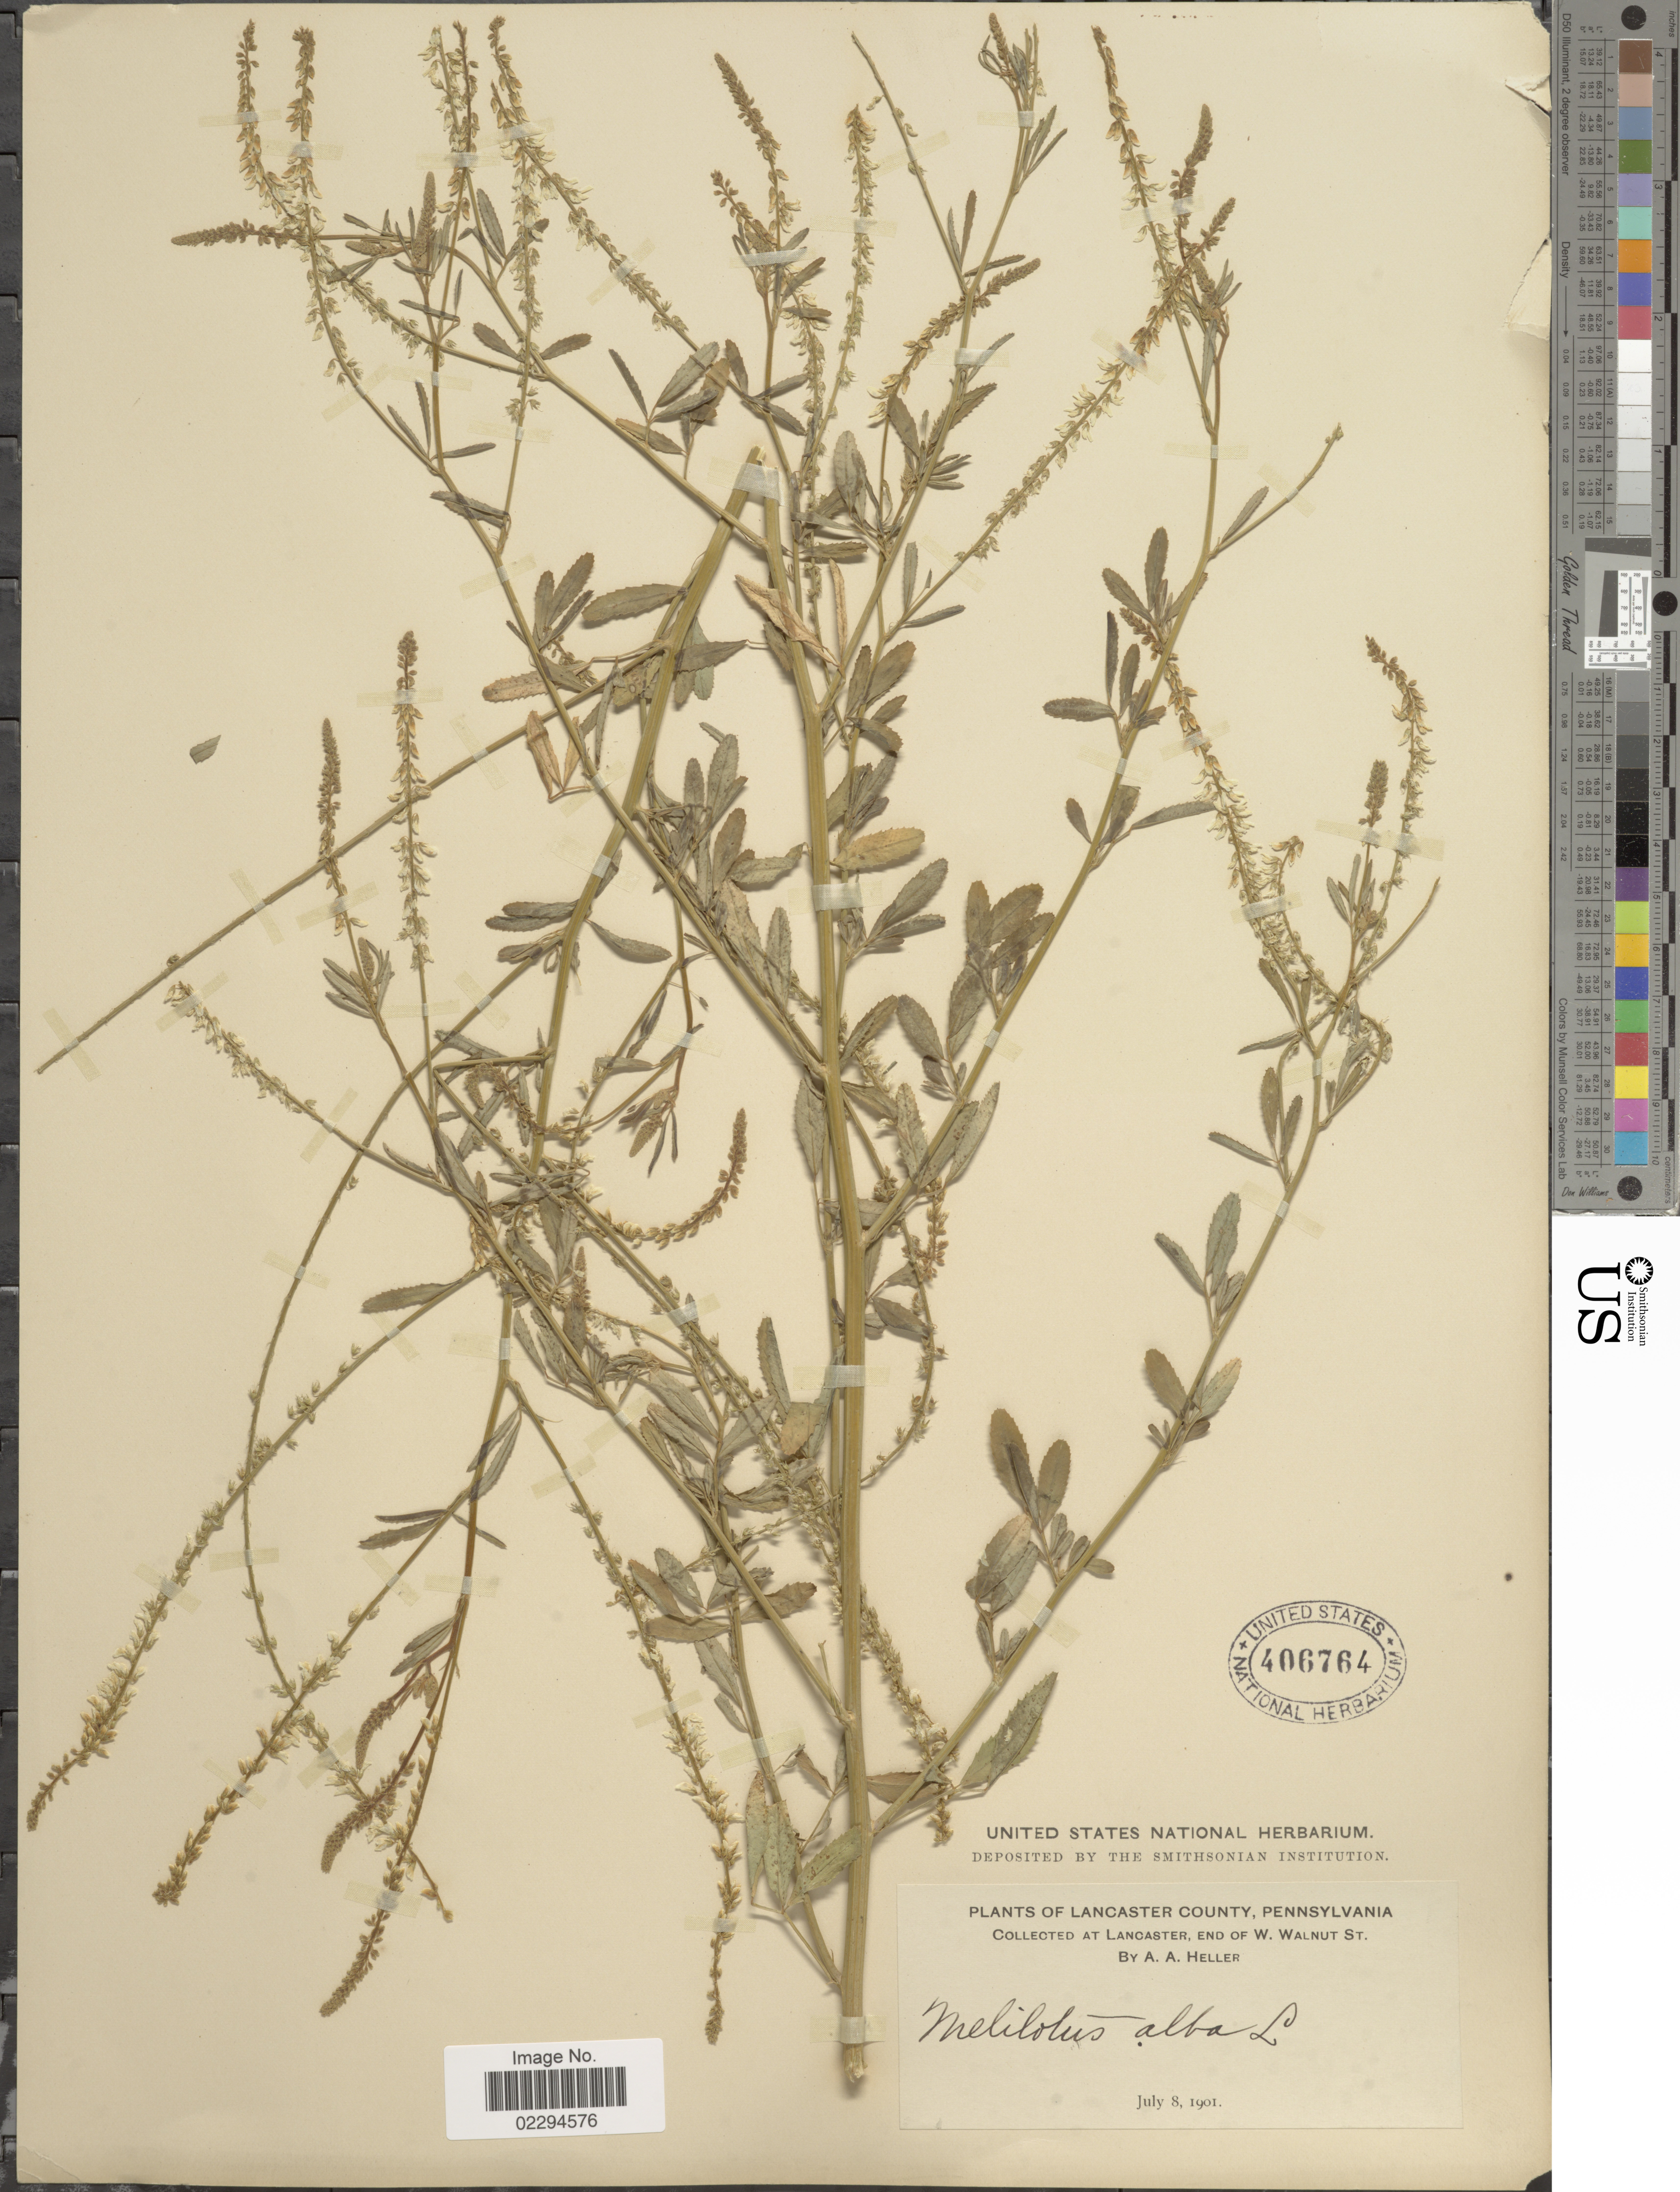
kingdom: Plantae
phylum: Tracheophyta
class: Magnoliopsida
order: Fabales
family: Fabaceae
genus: Melilotus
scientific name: Melilotus albus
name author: Medik.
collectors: A. A. Heller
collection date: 1901-07-08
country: United States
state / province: Pennsylvania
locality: Lancaster County. Lancaster, end of W. Walnut St.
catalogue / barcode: US 406764